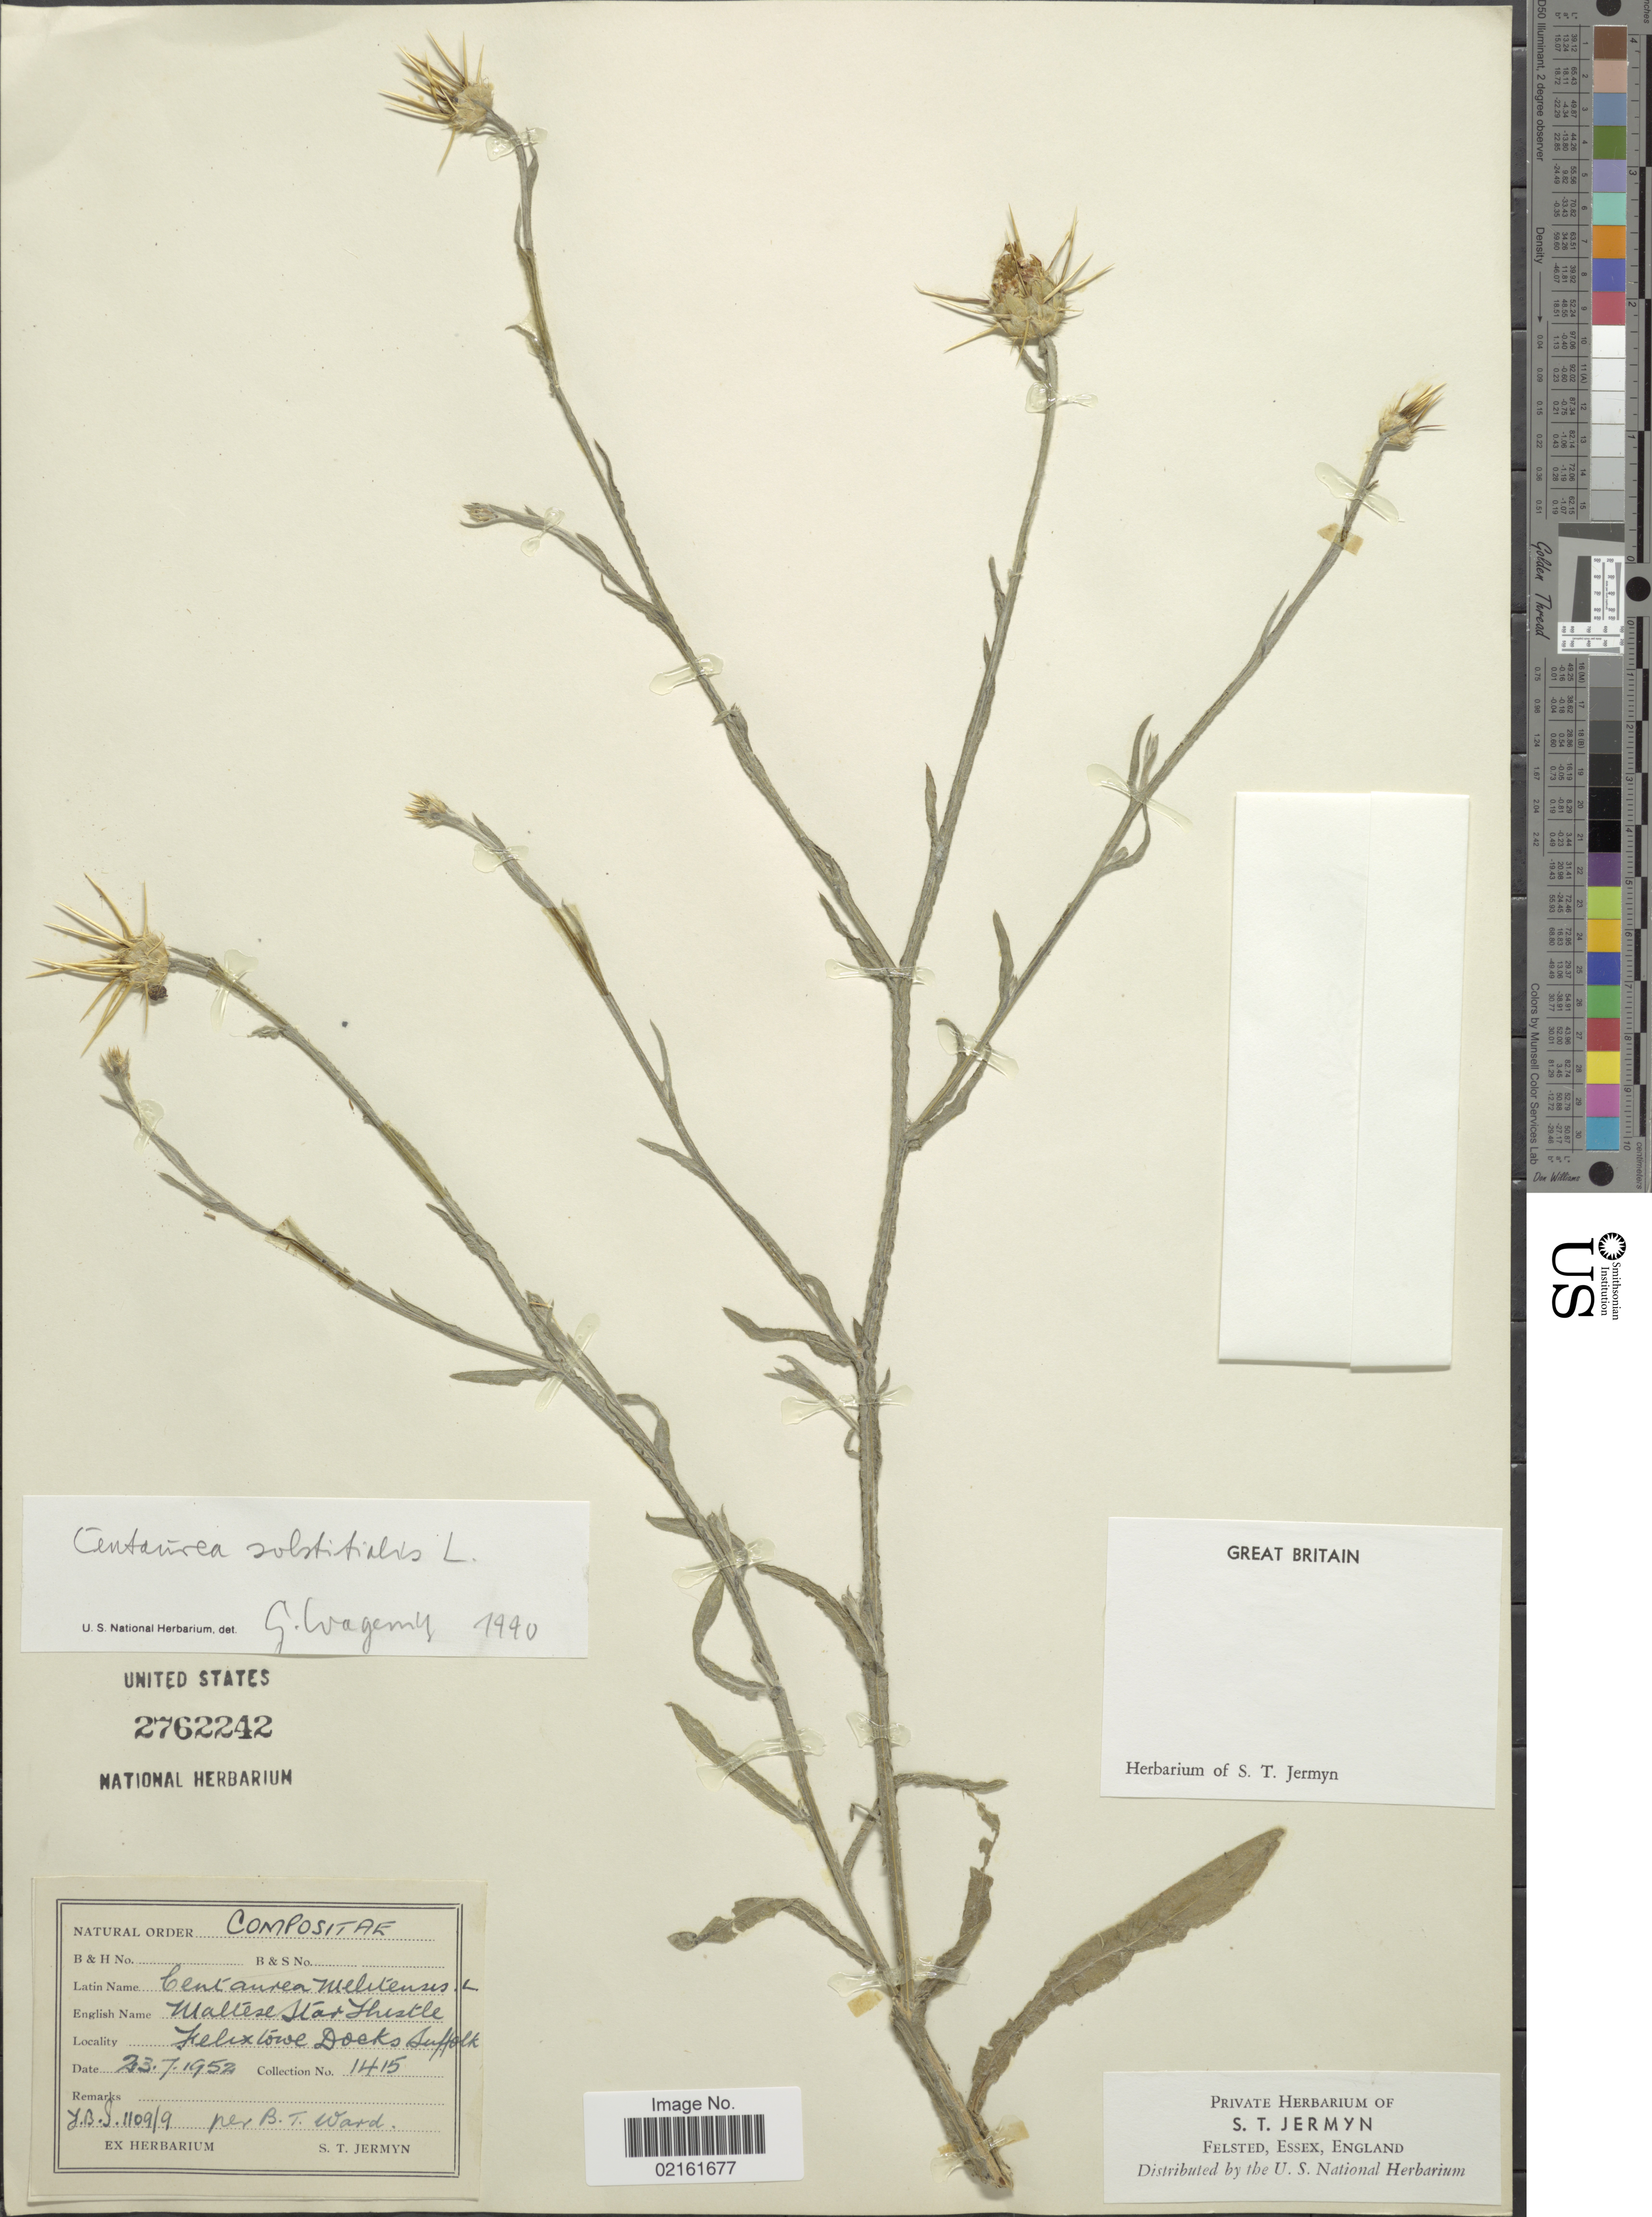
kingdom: Plantae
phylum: Tracheophyta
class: Magnoliopsida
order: Asterales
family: Asteraceae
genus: Centaurea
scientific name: Centaurea solstitialis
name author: L.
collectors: B. Ward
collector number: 1415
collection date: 1952-07-23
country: United Kingdom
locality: Felixstowe Docks Suffolk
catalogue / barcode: US 2762242